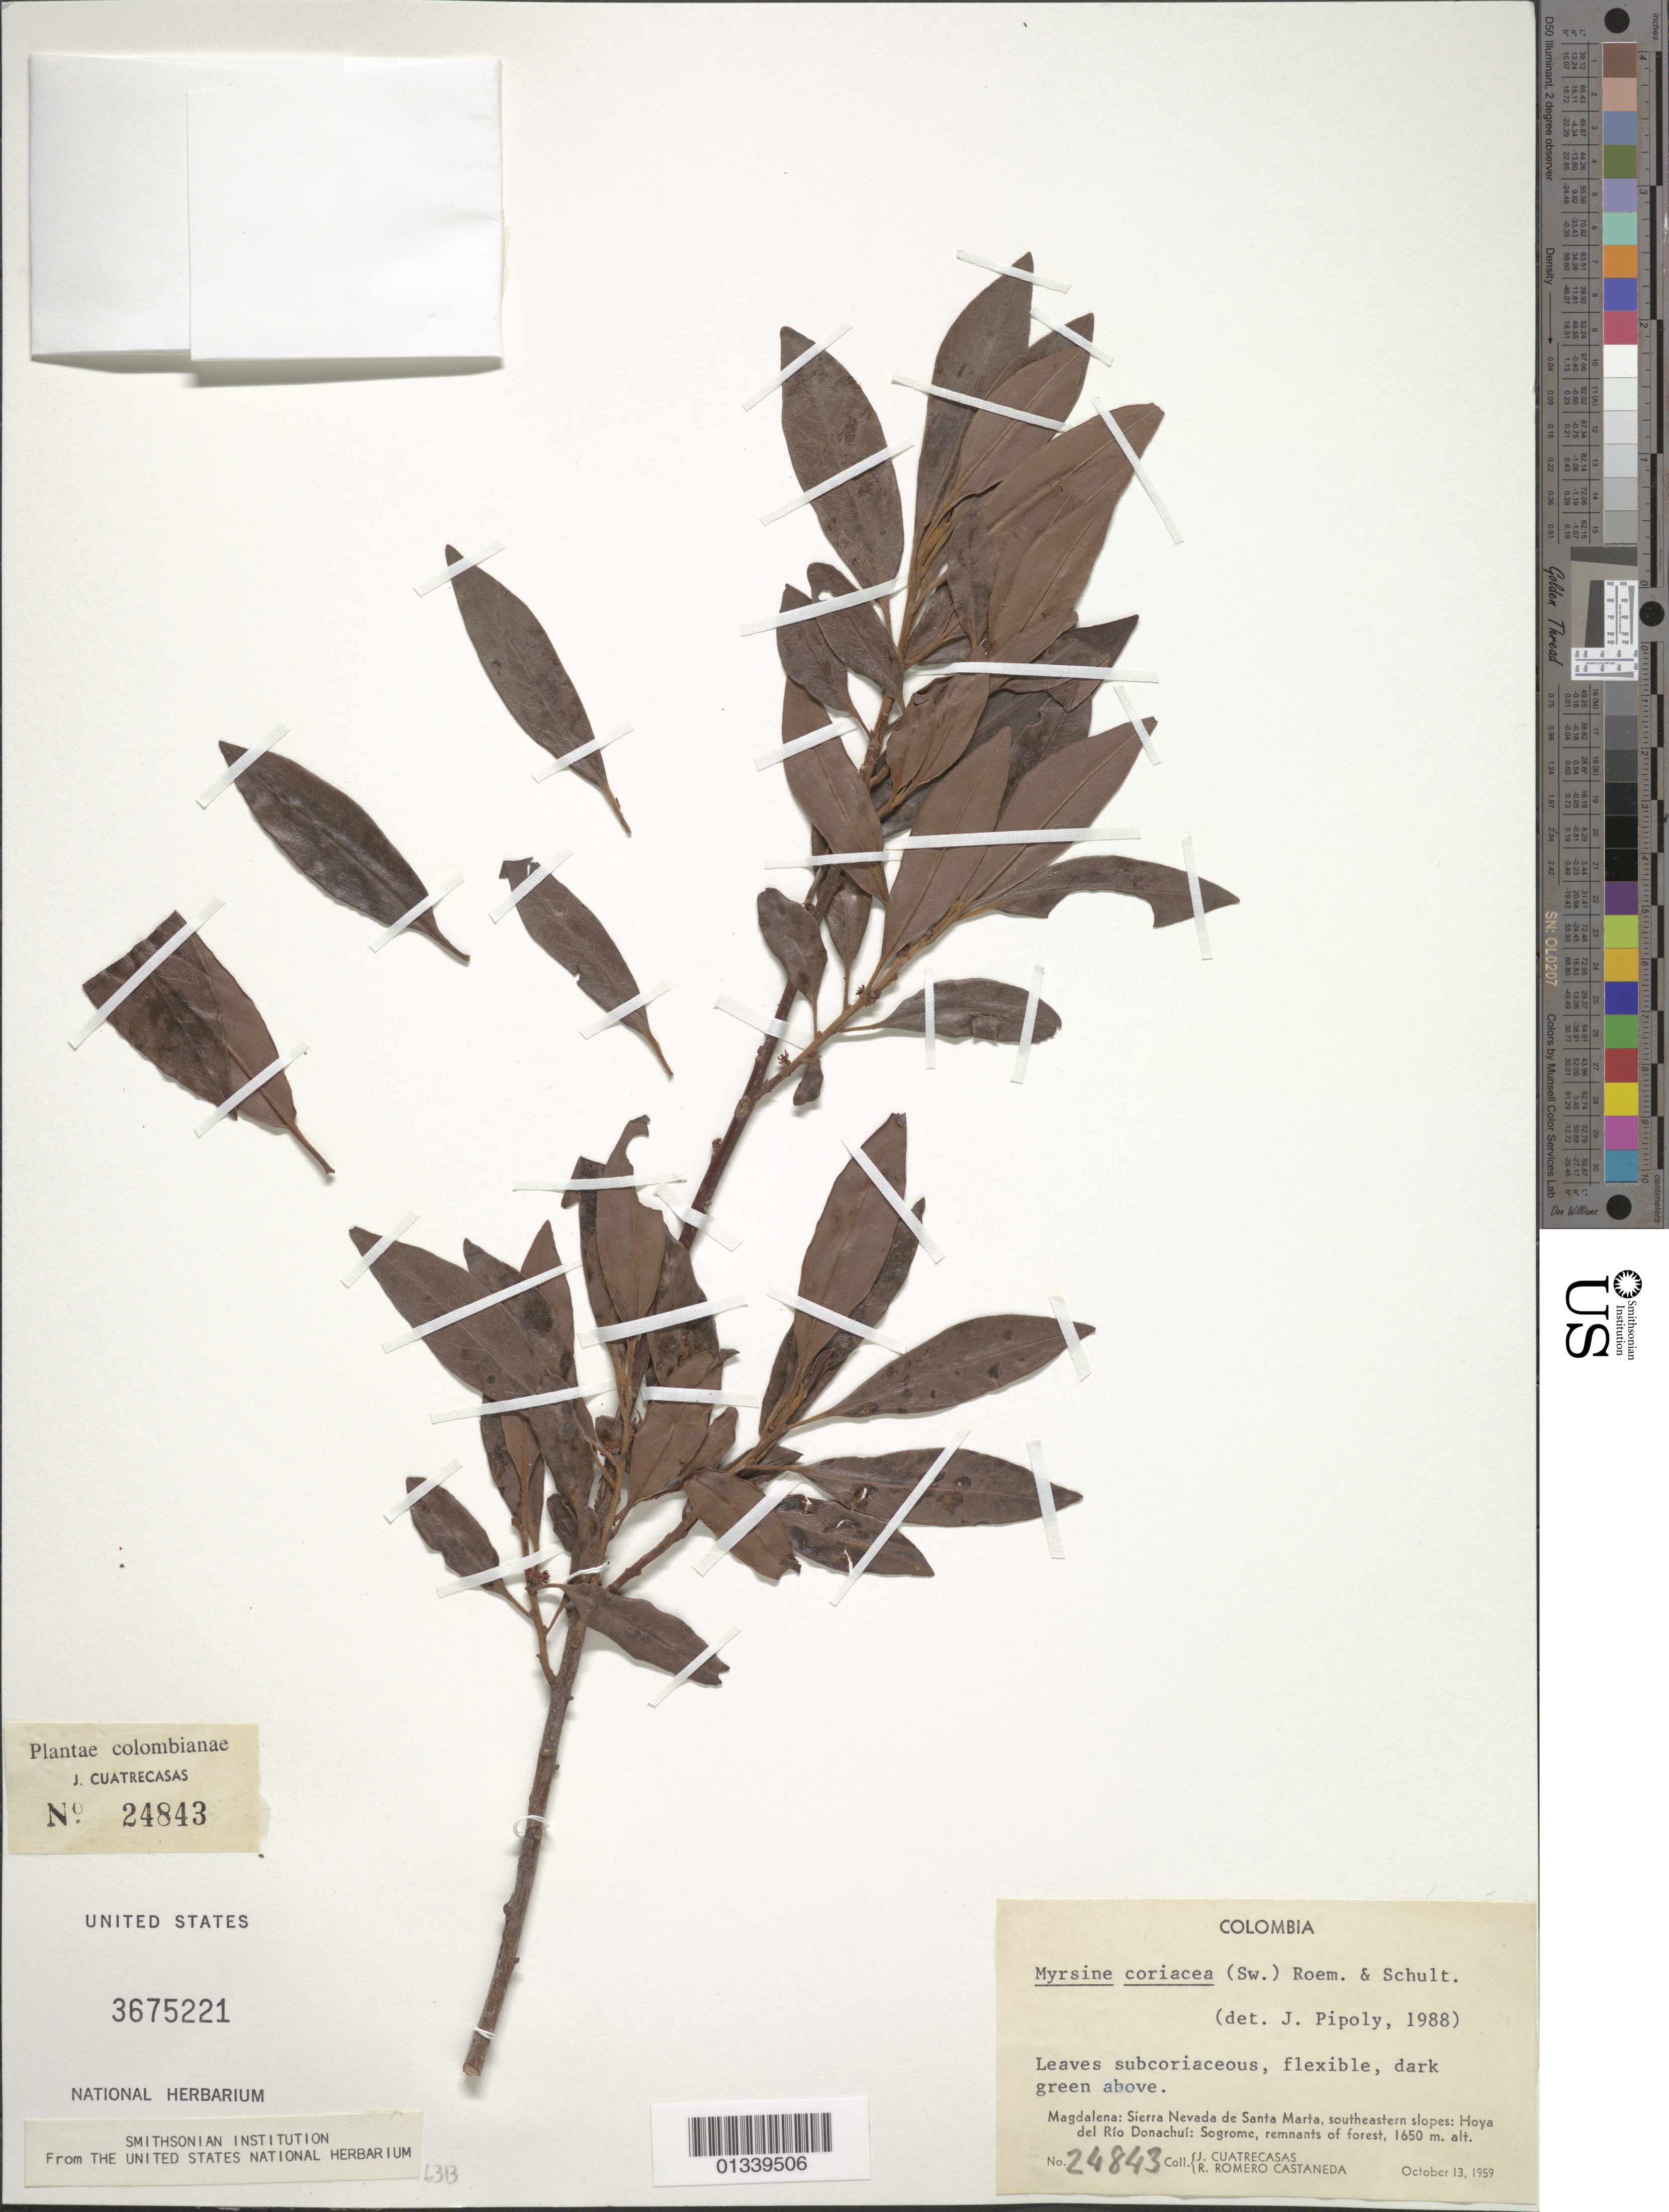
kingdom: Plantae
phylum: Tracheophyta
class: Magnoliopsida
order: Ericales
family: Primulaceae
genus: Myrsine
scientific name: Myrsine coriacea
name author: (Sw.) R. Br. ex Roem. & Schult.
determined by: Pipoly, J. J., III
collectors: J. Cuatrecasas & R. Romero Castañeda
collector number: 24843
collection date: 1959-10-13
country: Colombia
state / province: Magdalena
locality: Sierra Nevada de Santa Marta, southeastern slopes. Hoya del Rio Donachui.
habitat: Remnants of forest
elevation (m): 1650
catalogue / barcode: US 3675331